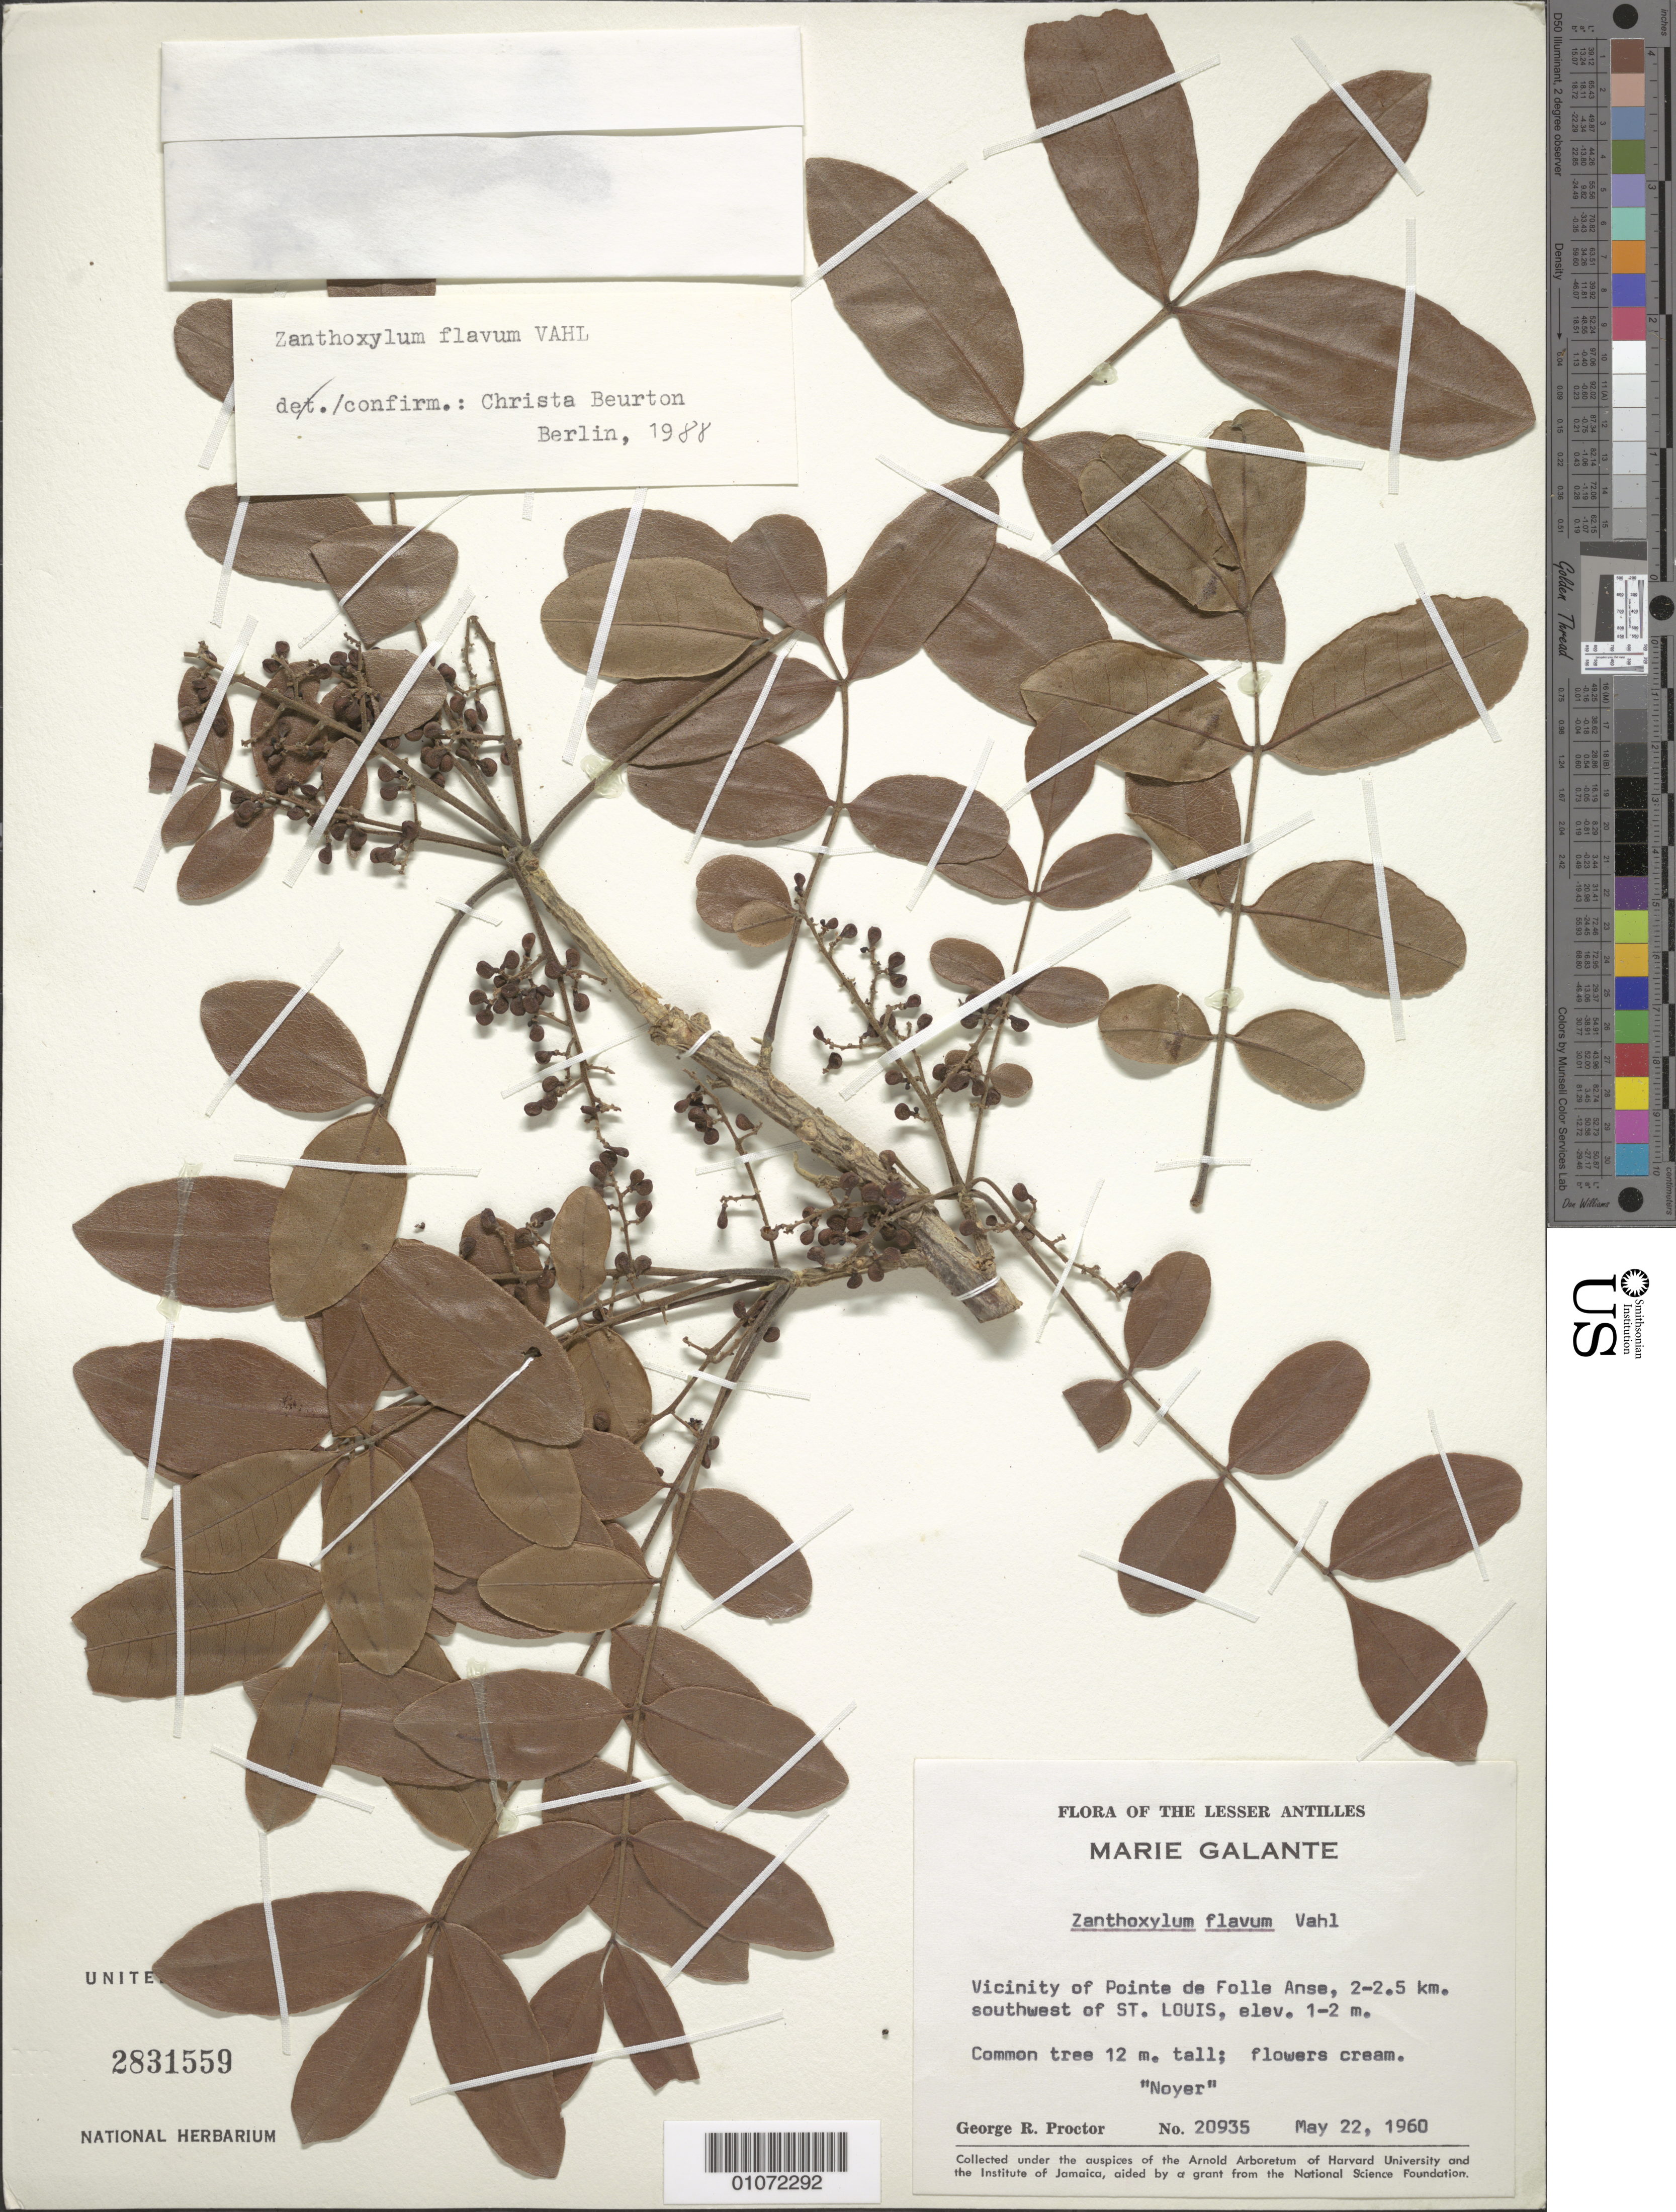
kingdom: Plantae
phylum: Tracheophyta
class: Magnoliopsida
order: Sapindales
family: Rutaceae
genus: Zanthoxylum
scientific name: Zanthoxylum flavum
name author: Vahl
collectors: G. R. Proctor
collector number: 20935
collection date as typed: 22 May 1960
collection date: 1960-05-22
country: Guadeloupe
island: Marie Galante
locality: vicinity of Pointe de Folle Anse, 2-2.5 km. SW of St. Louis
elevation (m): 1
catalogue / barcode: US 2831559